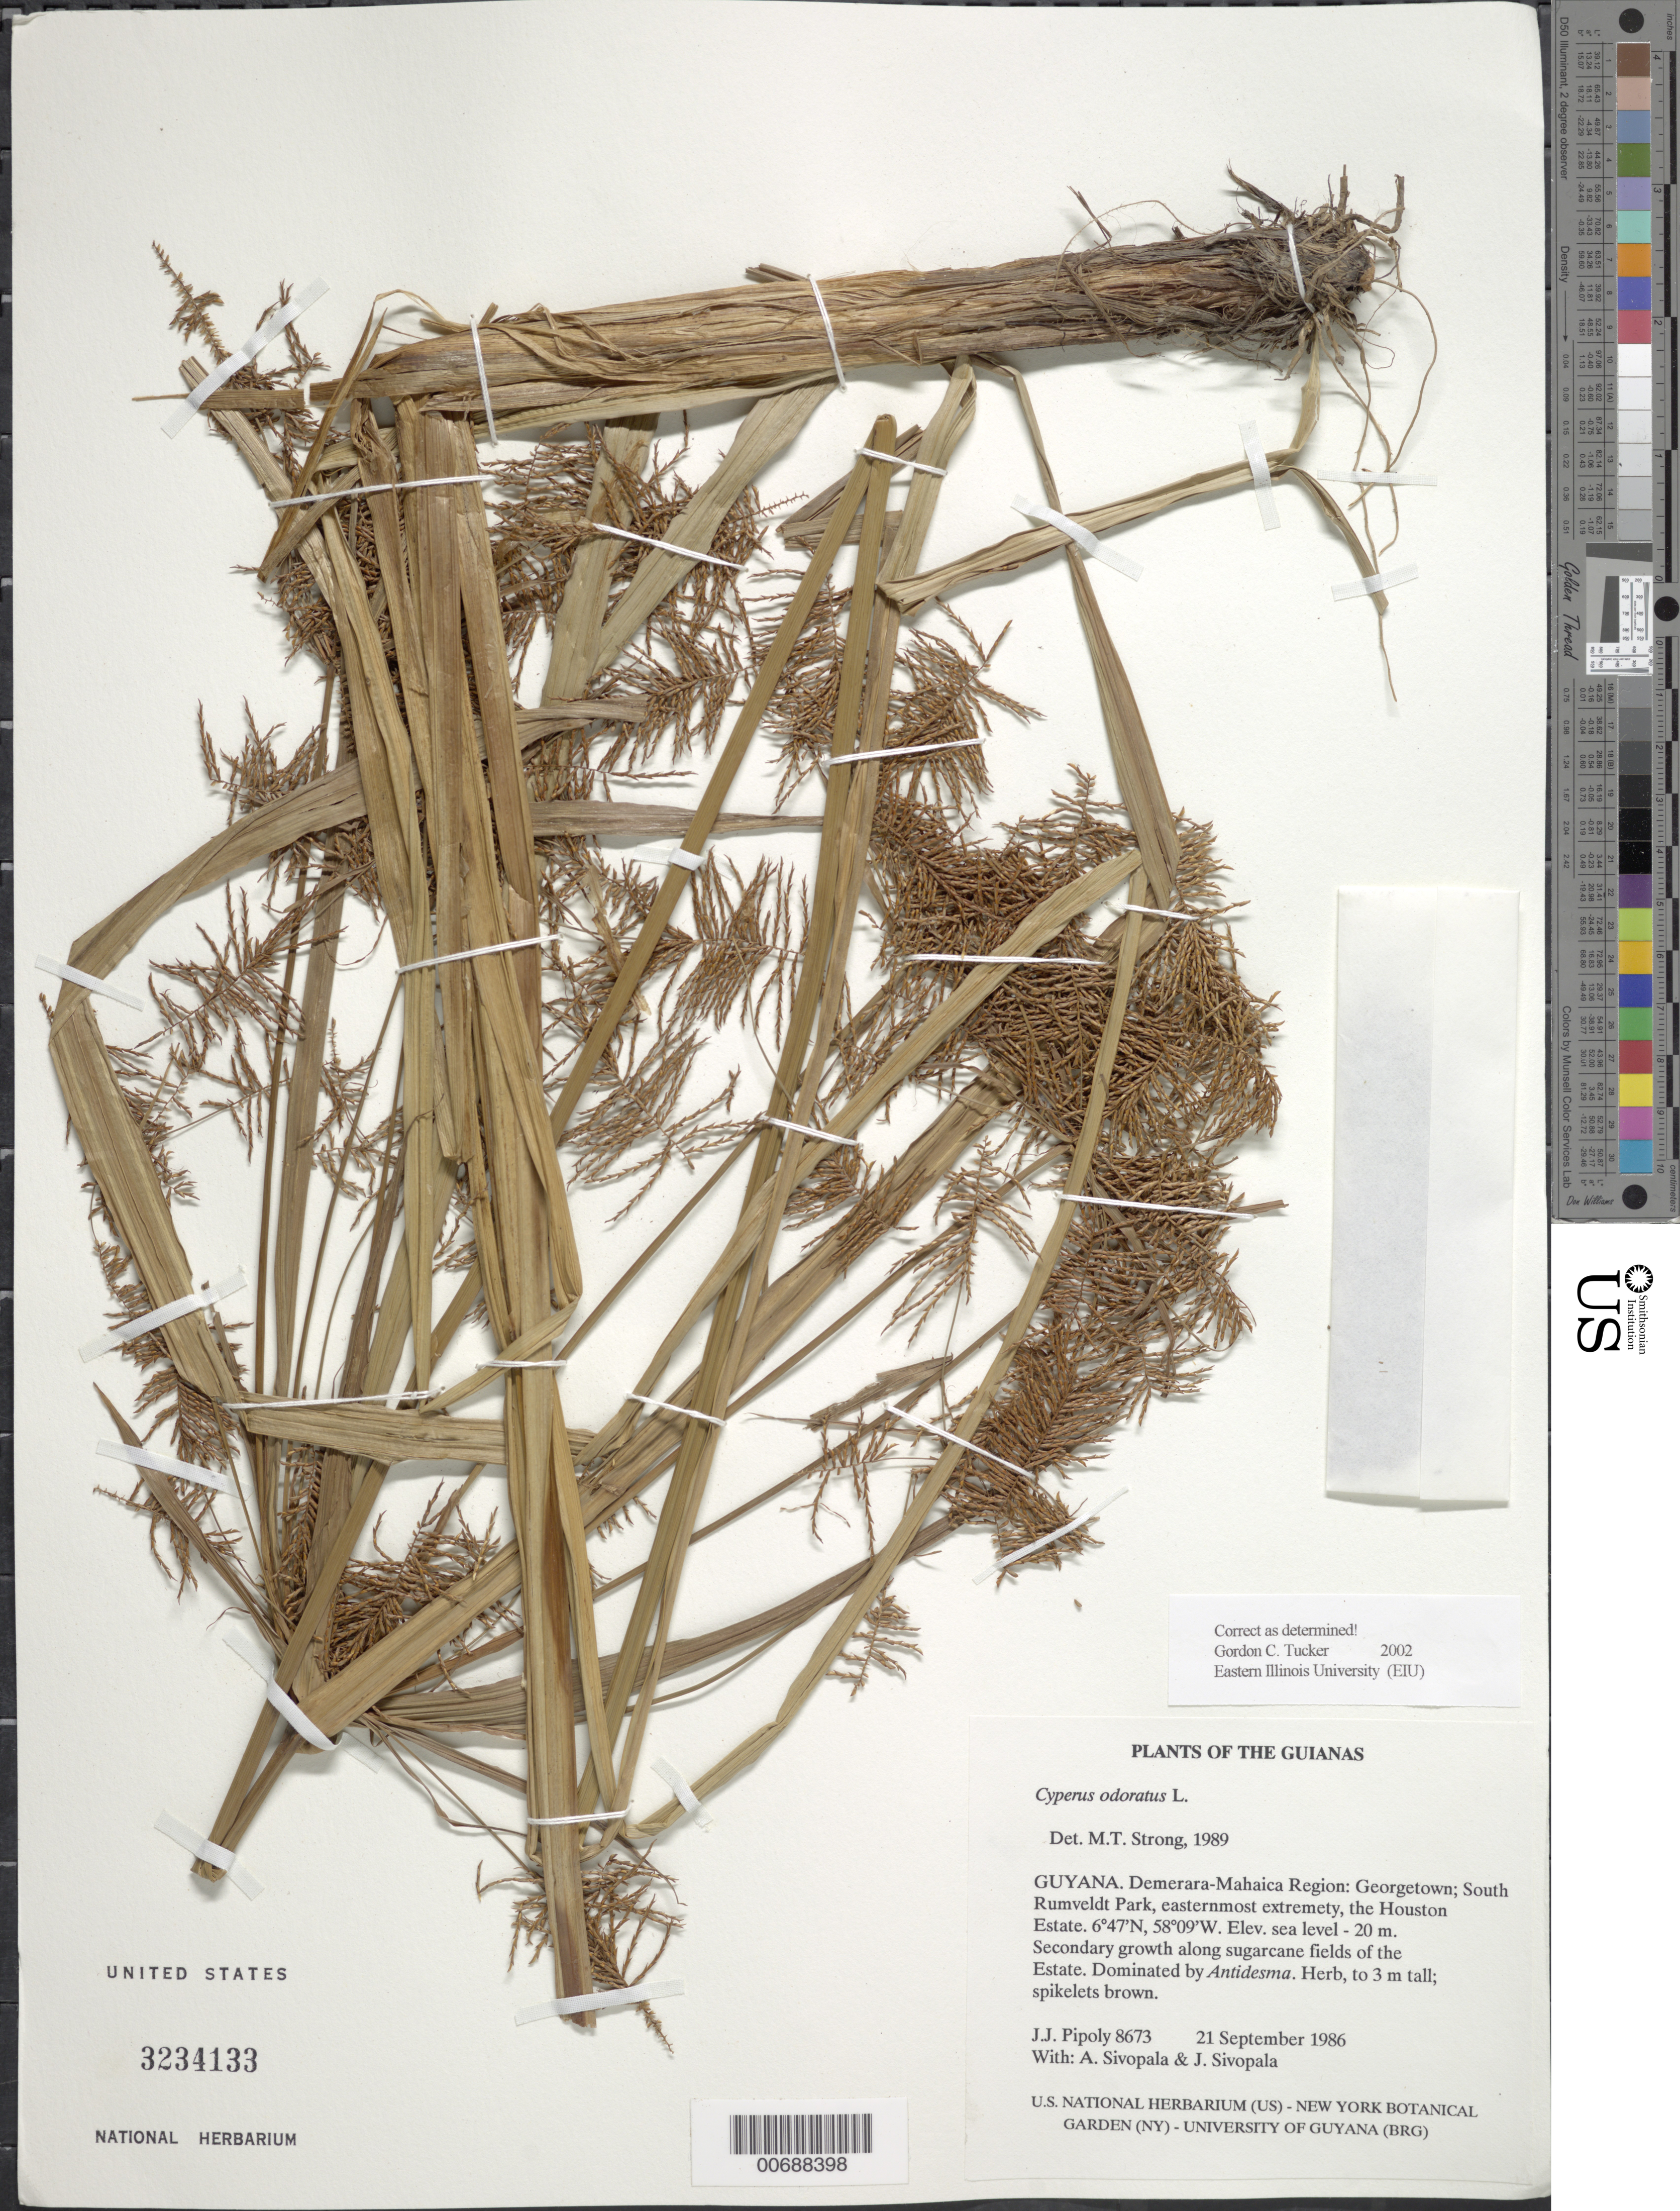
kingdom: Plantae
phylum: Tracheophyta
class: Liliopsida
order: Poales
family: Cyperaceae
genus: Cyperus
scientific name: Cyperus odoratus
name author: L.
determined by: Tucker, G. C.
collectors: J. J. Pipoly, A. Sivopala & J. Sivopala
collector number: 8673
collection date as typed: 21 September 1986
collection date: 1986-09-21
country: Guyana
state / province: Demerara-Mahaica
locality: Georgetown; South Rumveldt Park, easternmost extremety, the Houston Estate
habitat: Secondary growth along sugarcane fields of the Estate. Dominated by Antidesma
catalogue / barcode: US 3234133